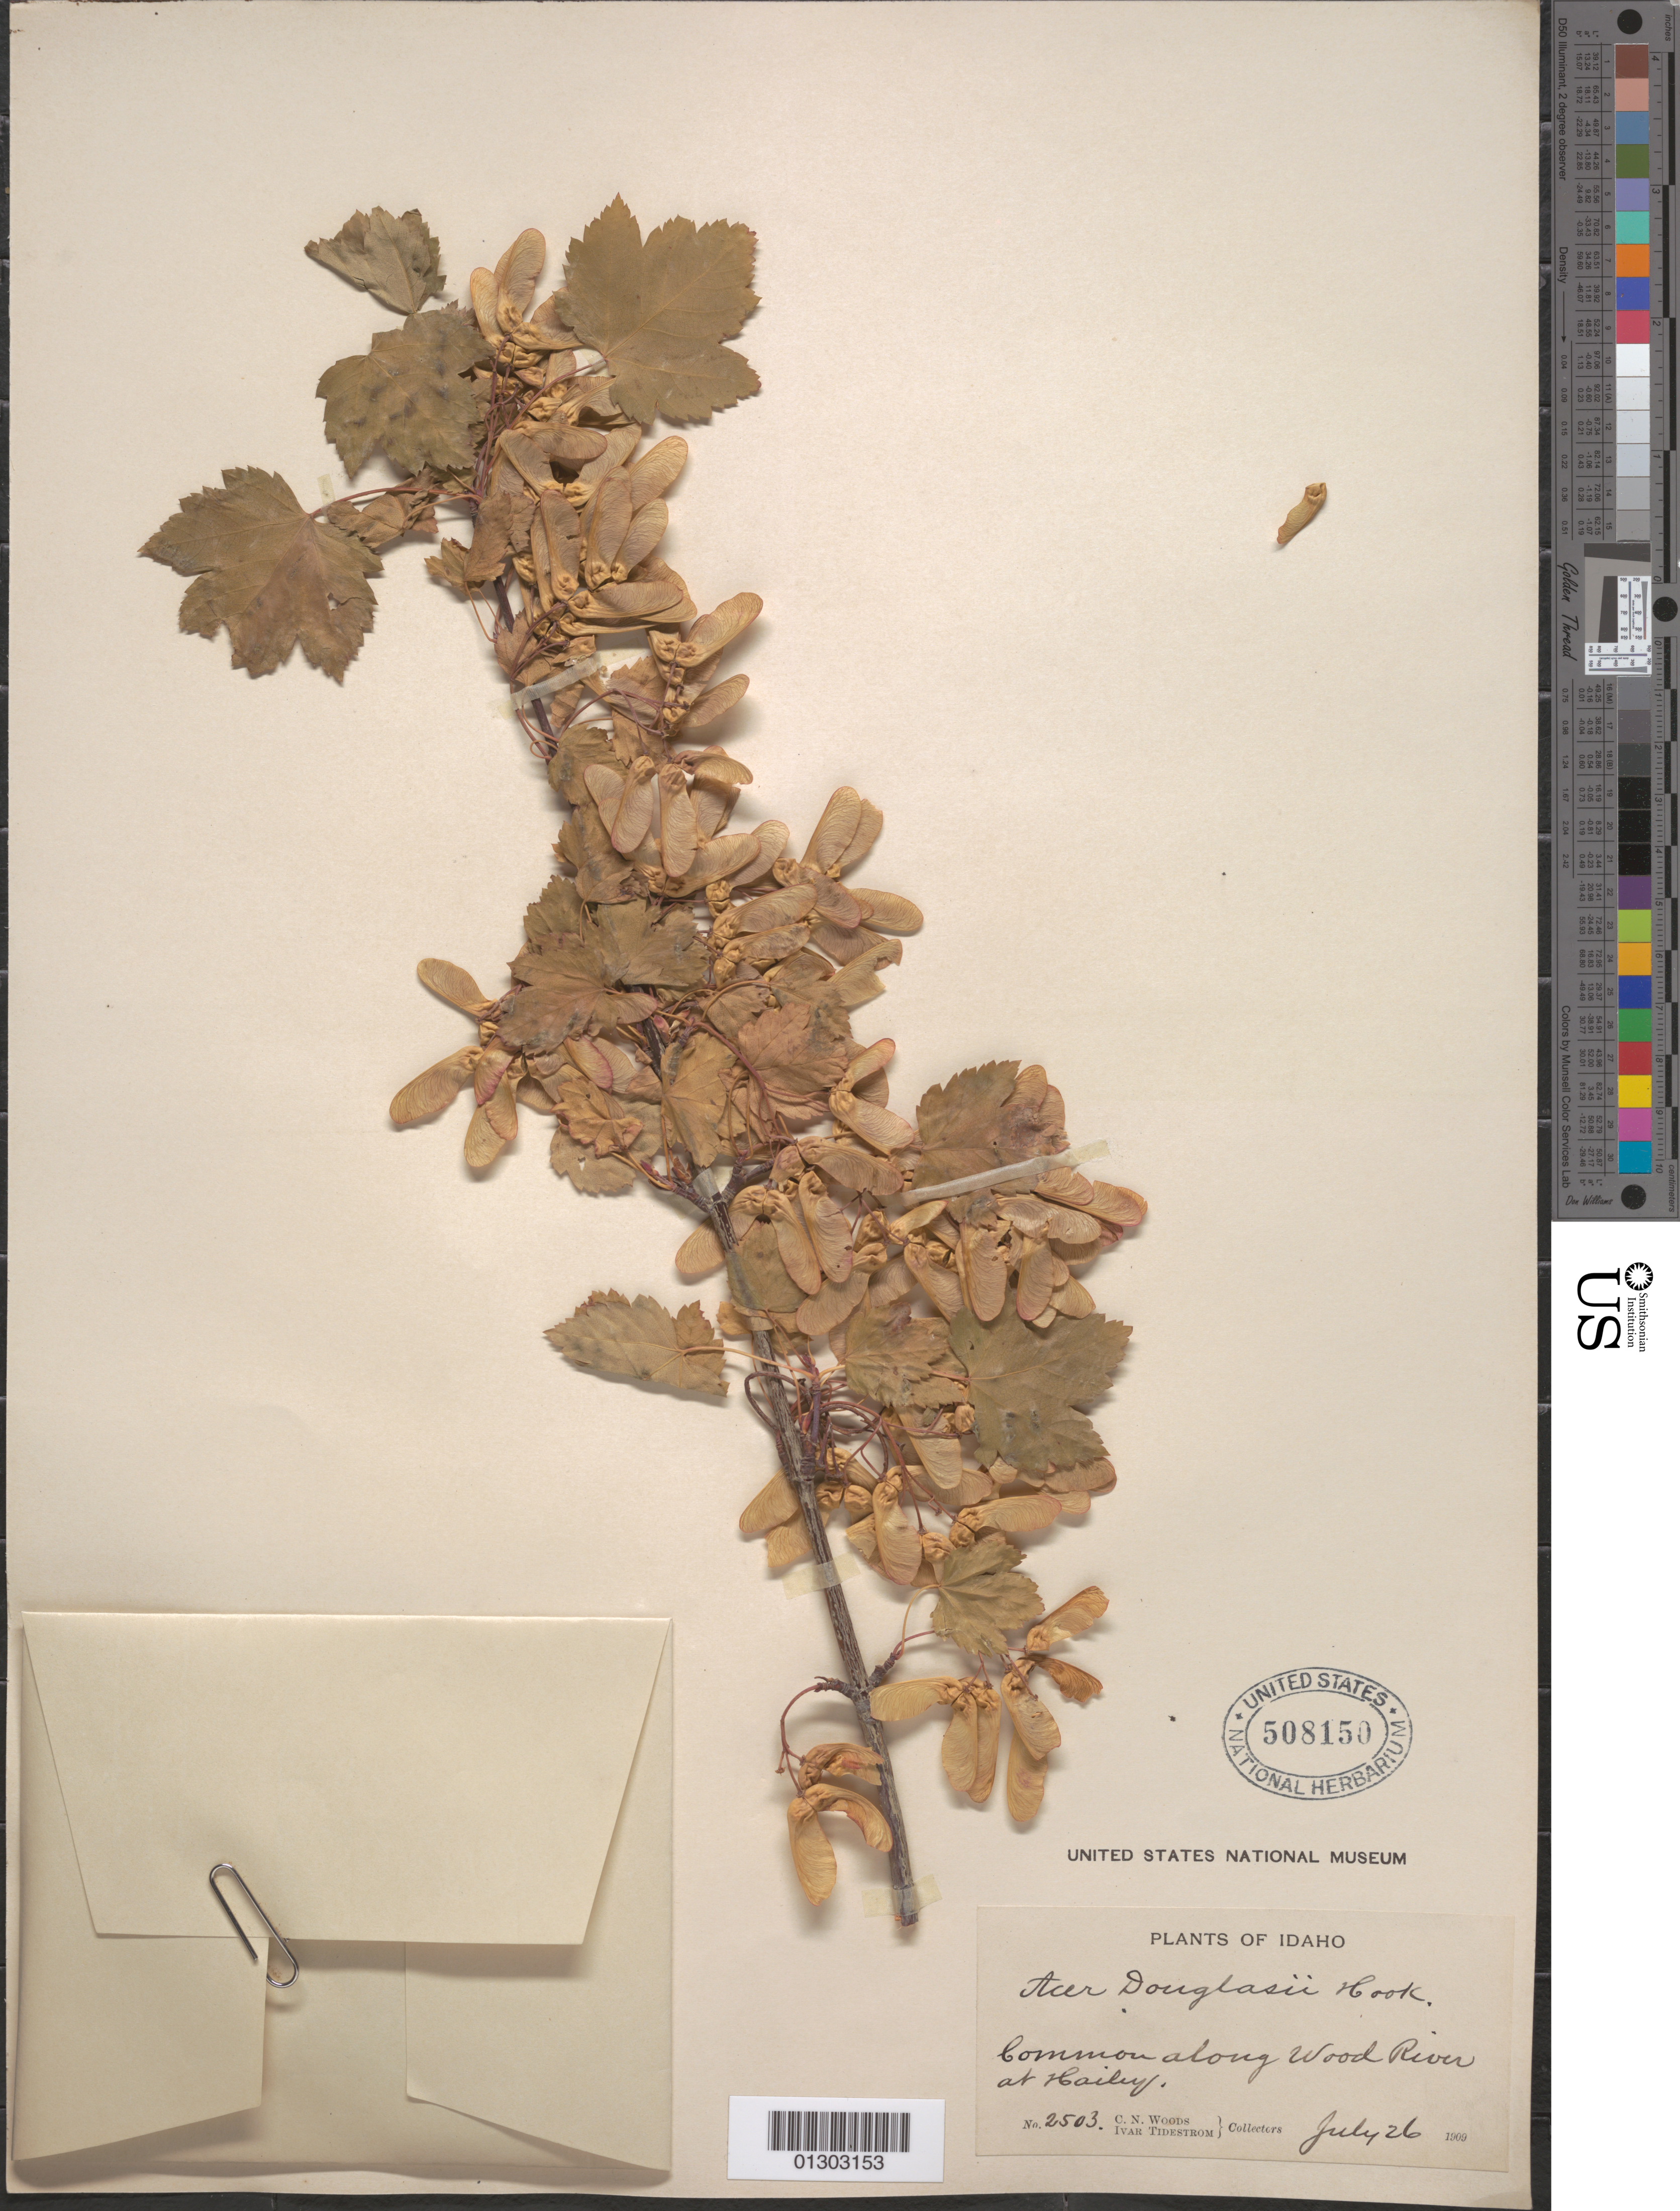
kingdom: Plantae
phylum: Tracheophyta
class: Magnoliopsida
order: Sapindales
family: Sapindaceae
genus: Acer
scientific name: Acer glabrum var. douglasii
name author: (Hook.) Dippel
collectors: C. Woods & I. F. Tidestrom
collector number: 2503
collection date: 1909-07-26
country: United States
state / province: Idaho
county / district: Blaine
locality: Hailey, Wood River.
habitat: Common along river.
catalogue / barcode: US 508150